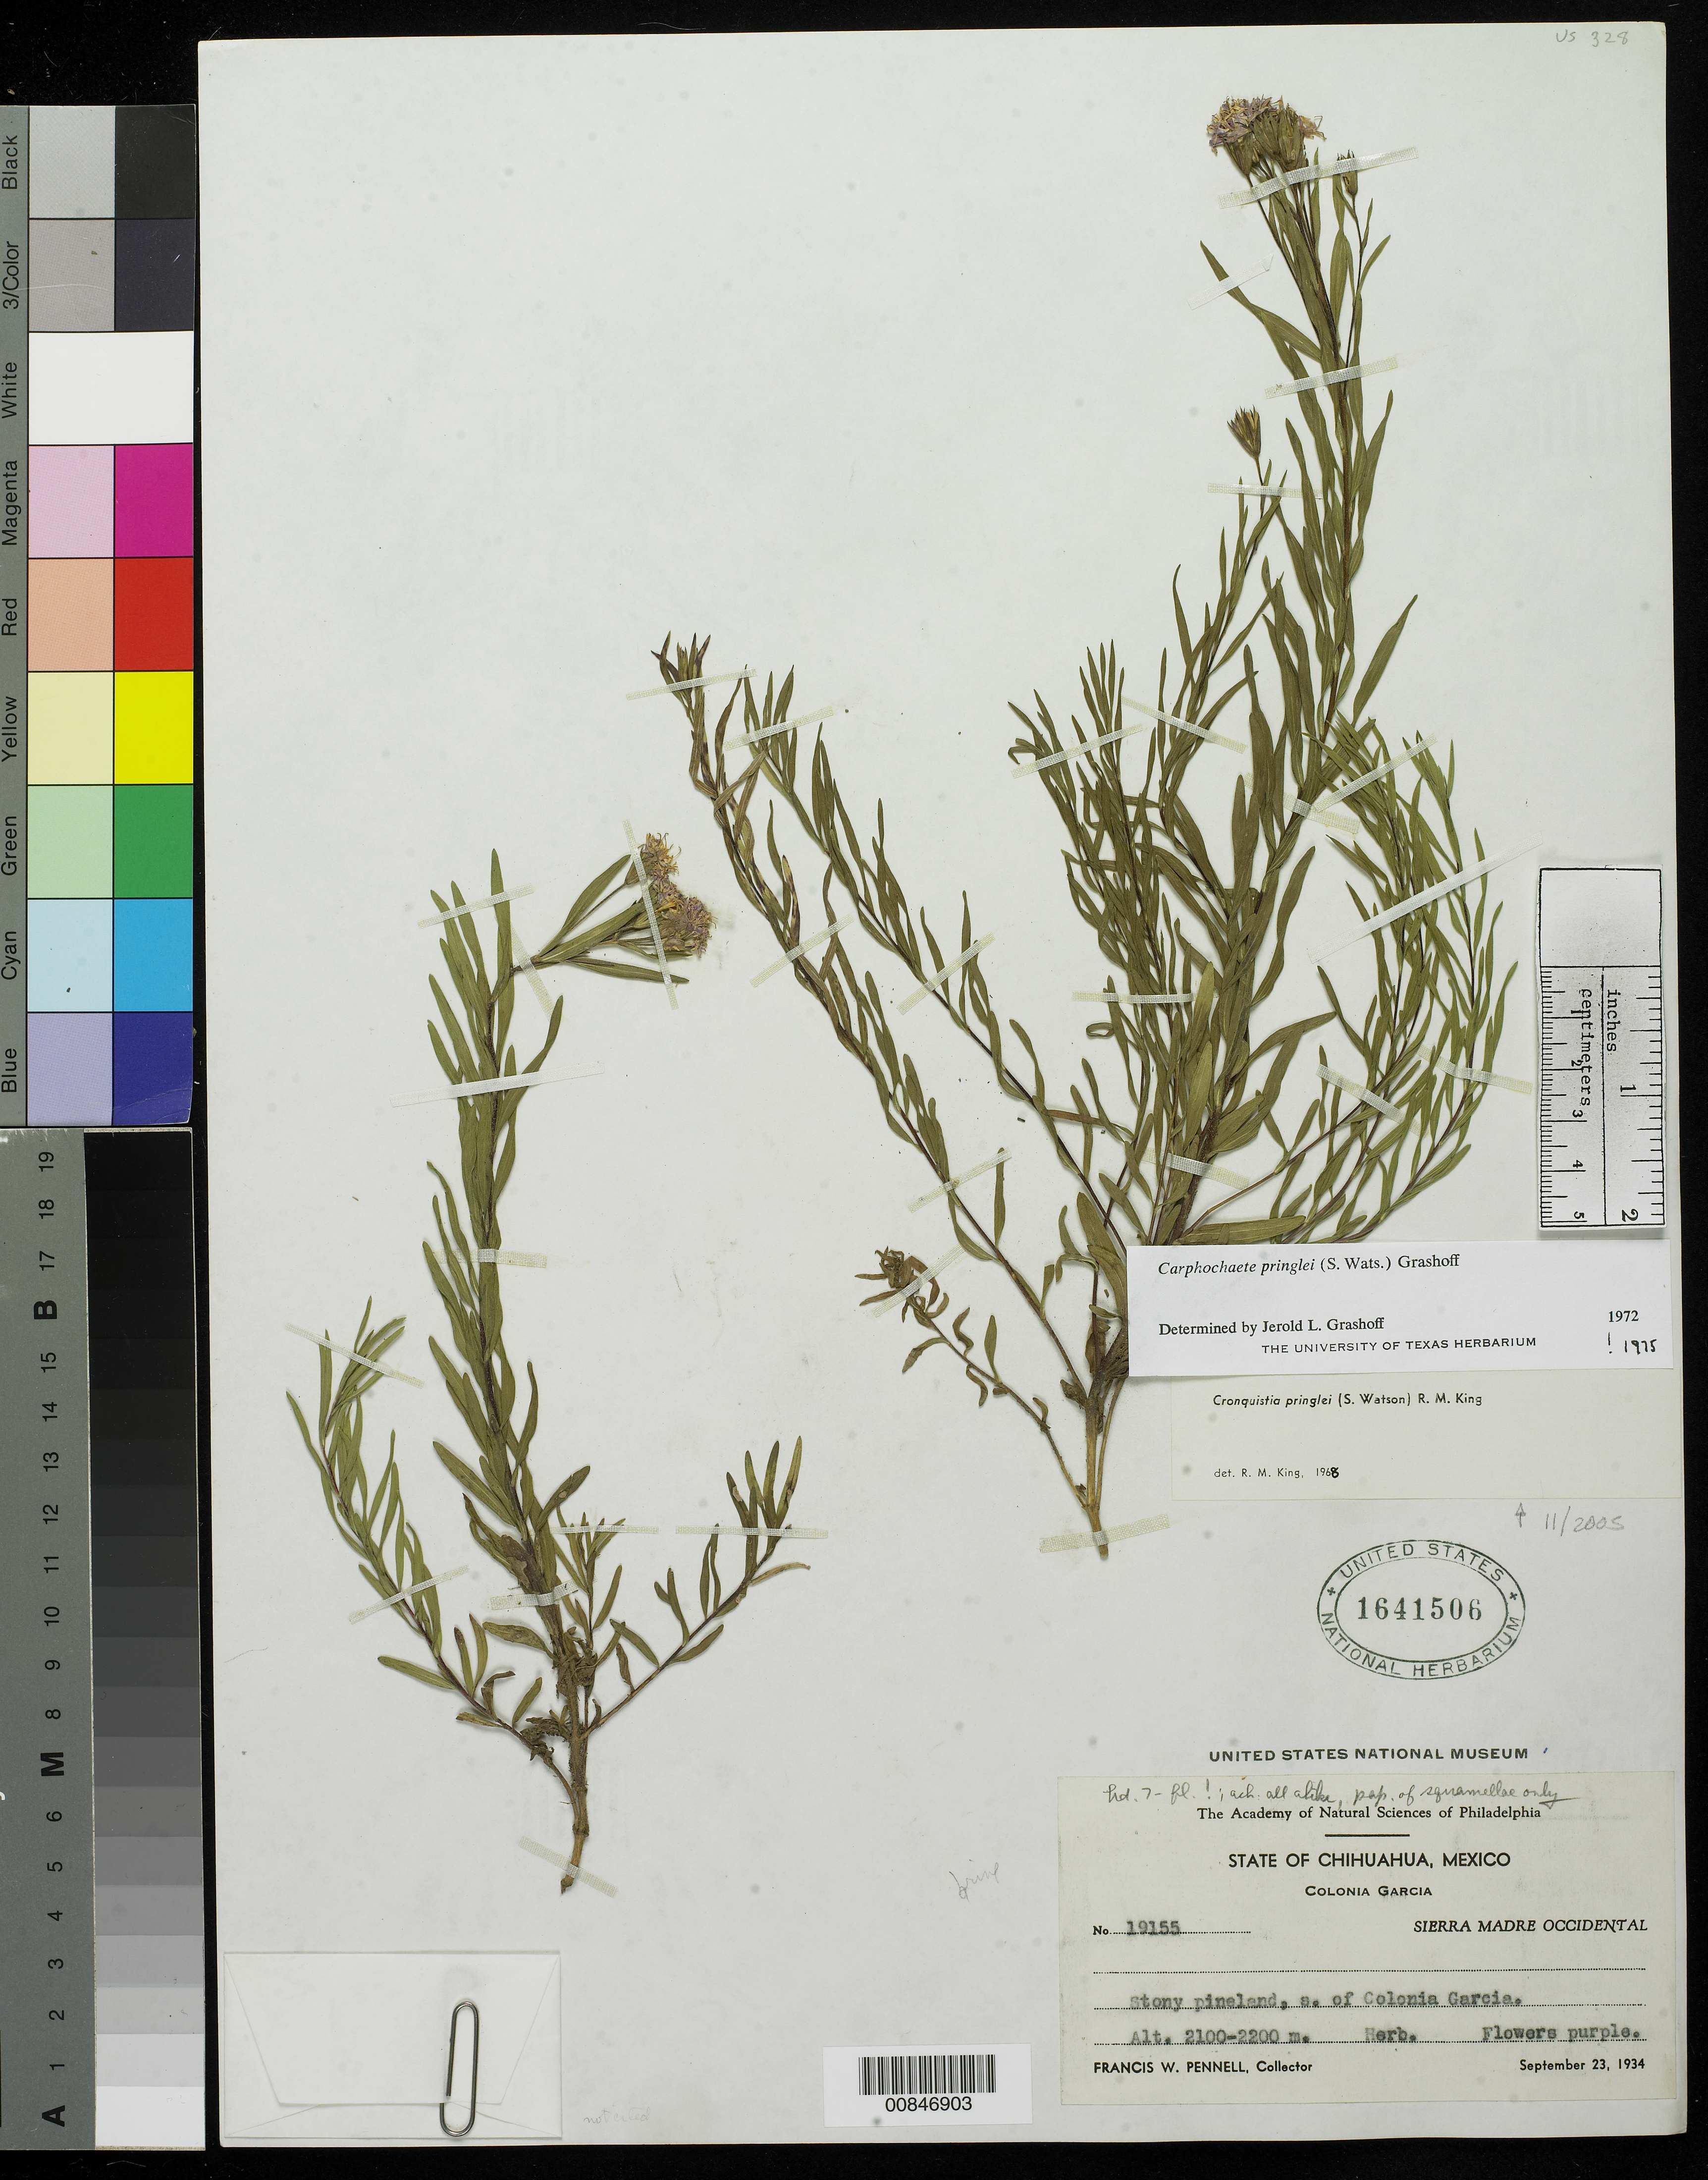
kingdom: Plantae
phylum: Tracheophyta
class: Magnoliopsida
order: Asterales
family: Asteraceae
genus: Cronquistia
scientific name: Cronquistia pringlei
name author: (S. Watson) R.M. King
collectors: F. W. Pennell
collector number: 19155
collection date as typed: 23 Sep 1934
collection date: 1934-09-23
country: Mexico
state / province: Chihuahua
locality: S. of Colonia García. Sierra Madre Occidental, Chihuahua.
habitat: Stony pineland.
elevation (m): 2200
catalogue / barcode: US 1641506